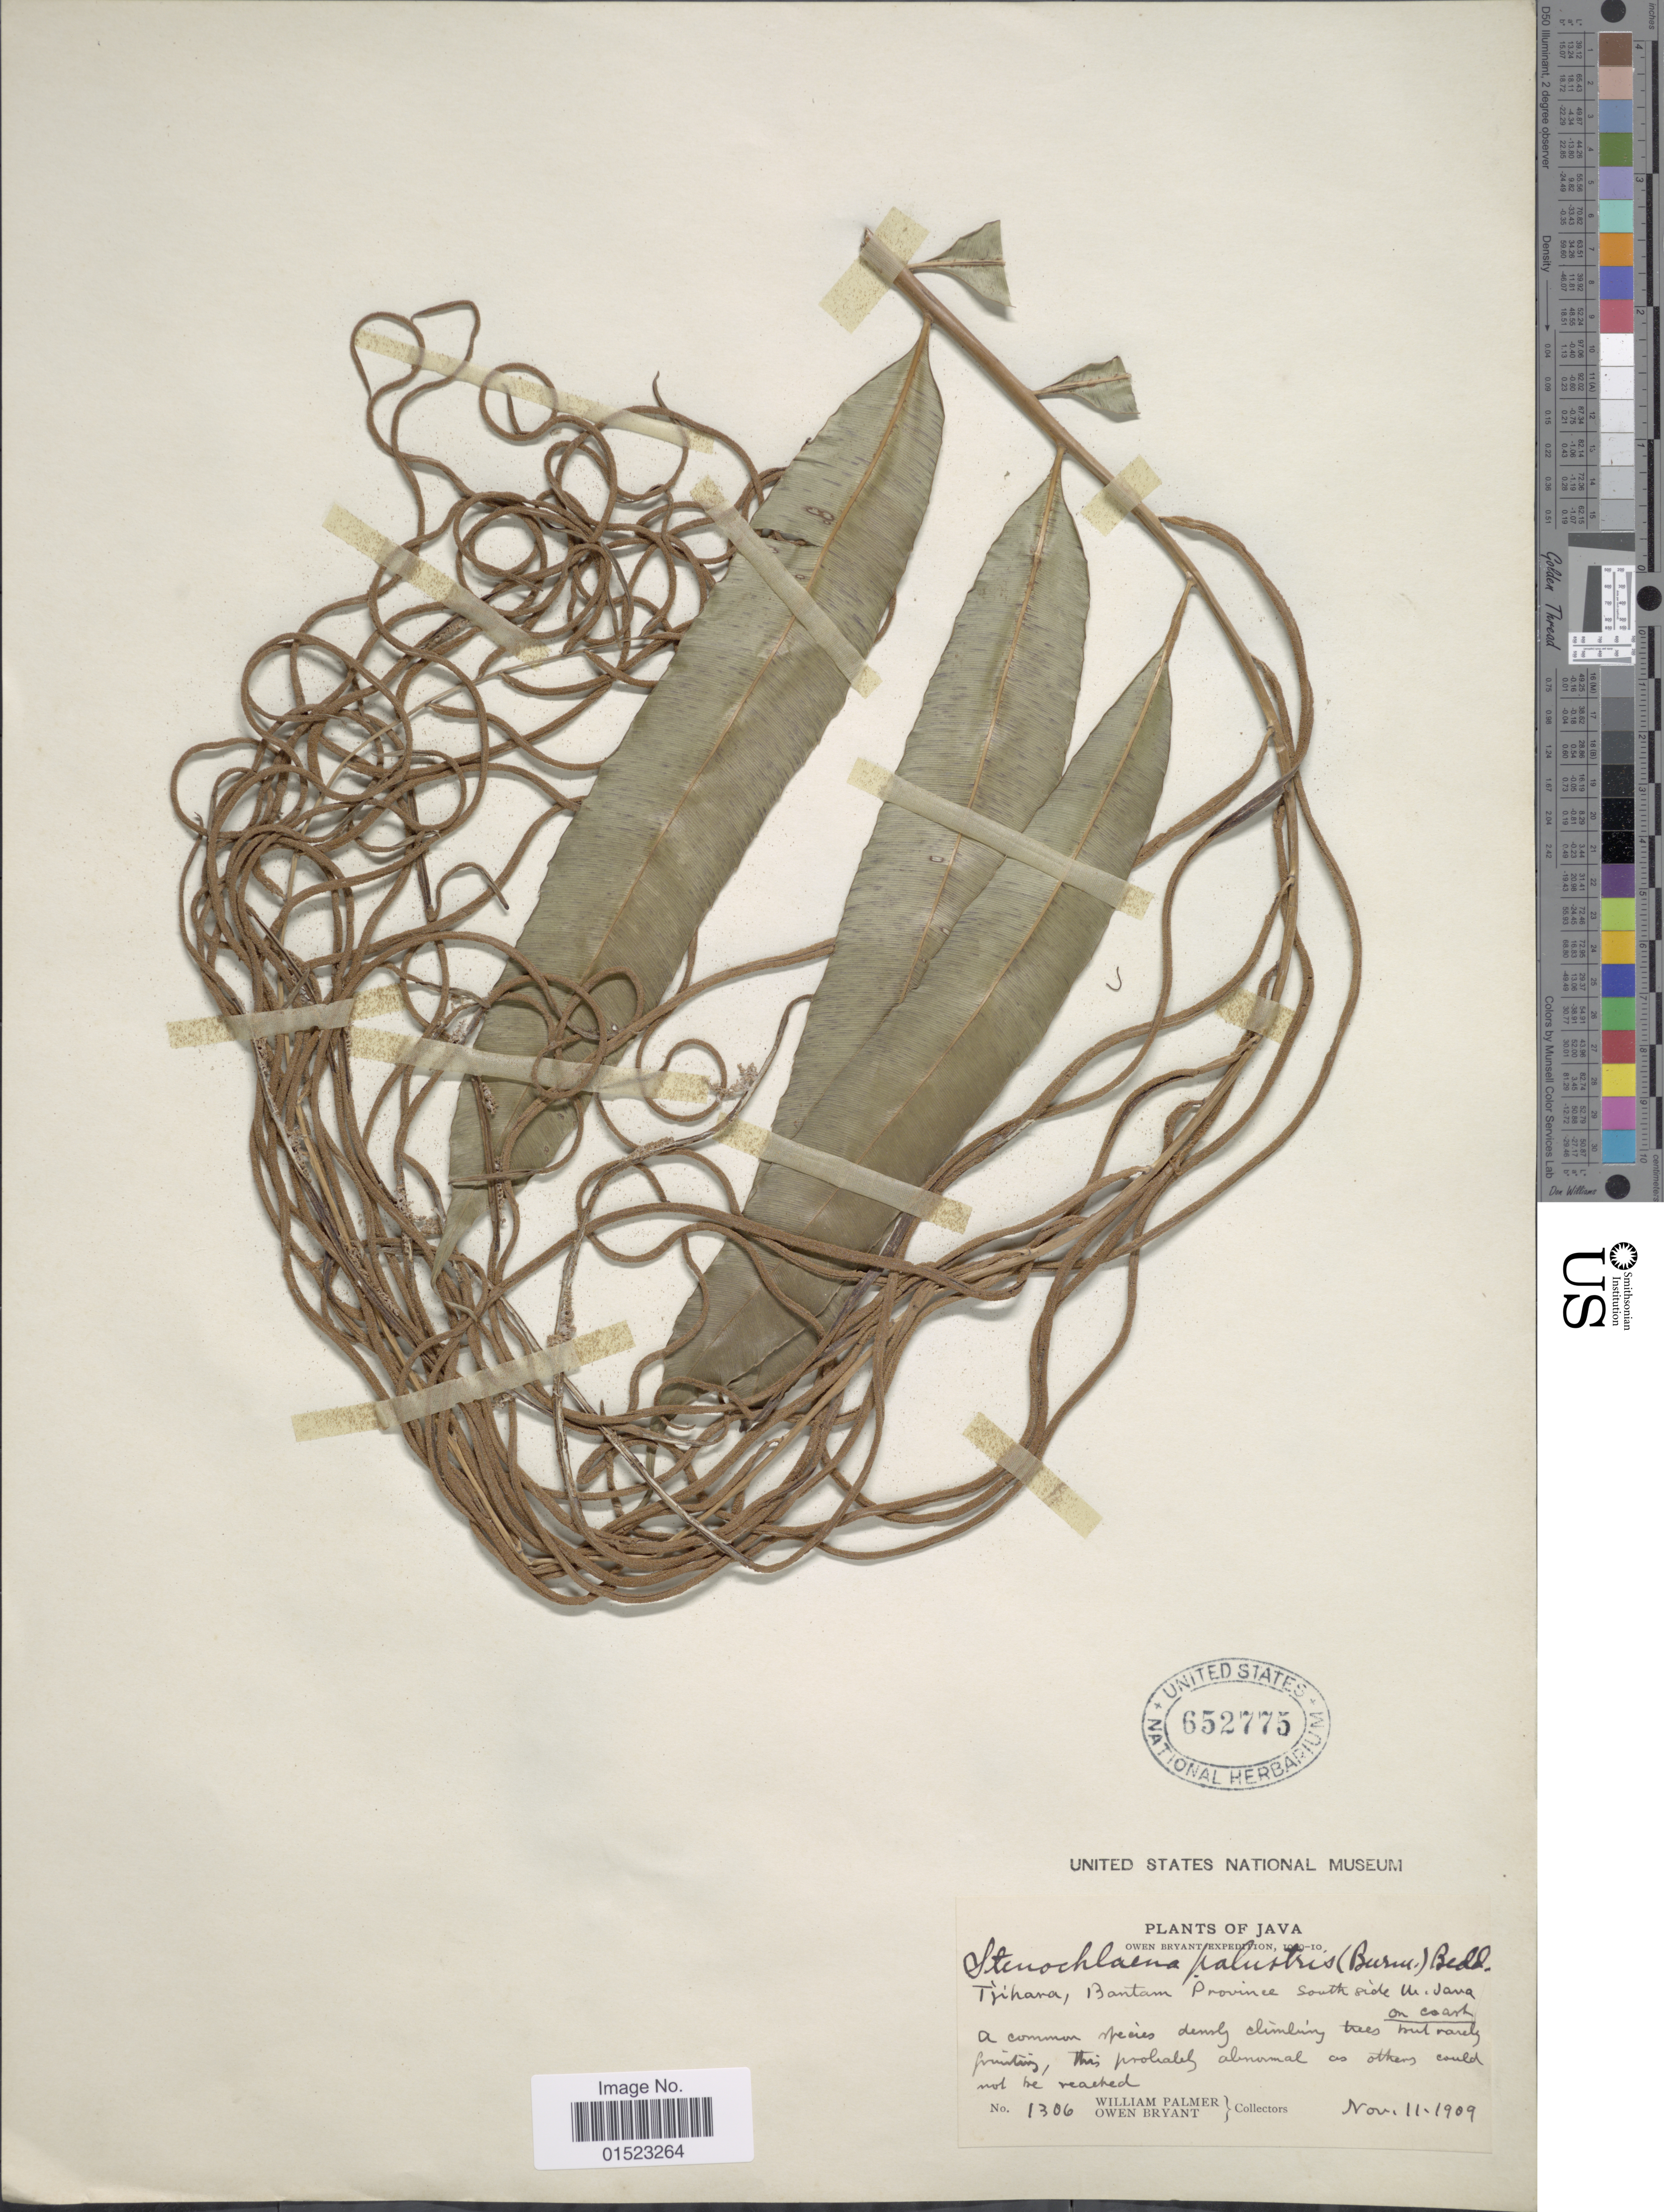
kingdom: Plantae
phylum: Tracheophyta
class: Polypodiopsida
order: Polypodiales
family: Blechnaceae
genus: Stenochlaena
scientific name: Stenochlaena palustris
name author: (Burm. f.) Bedd.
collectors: W. Palmer & O. Bryant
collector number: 1306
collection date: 1909-11-11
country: Indonesia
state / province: Java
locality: Trihara, Batam Province south side W. Java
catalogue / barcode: US 652775